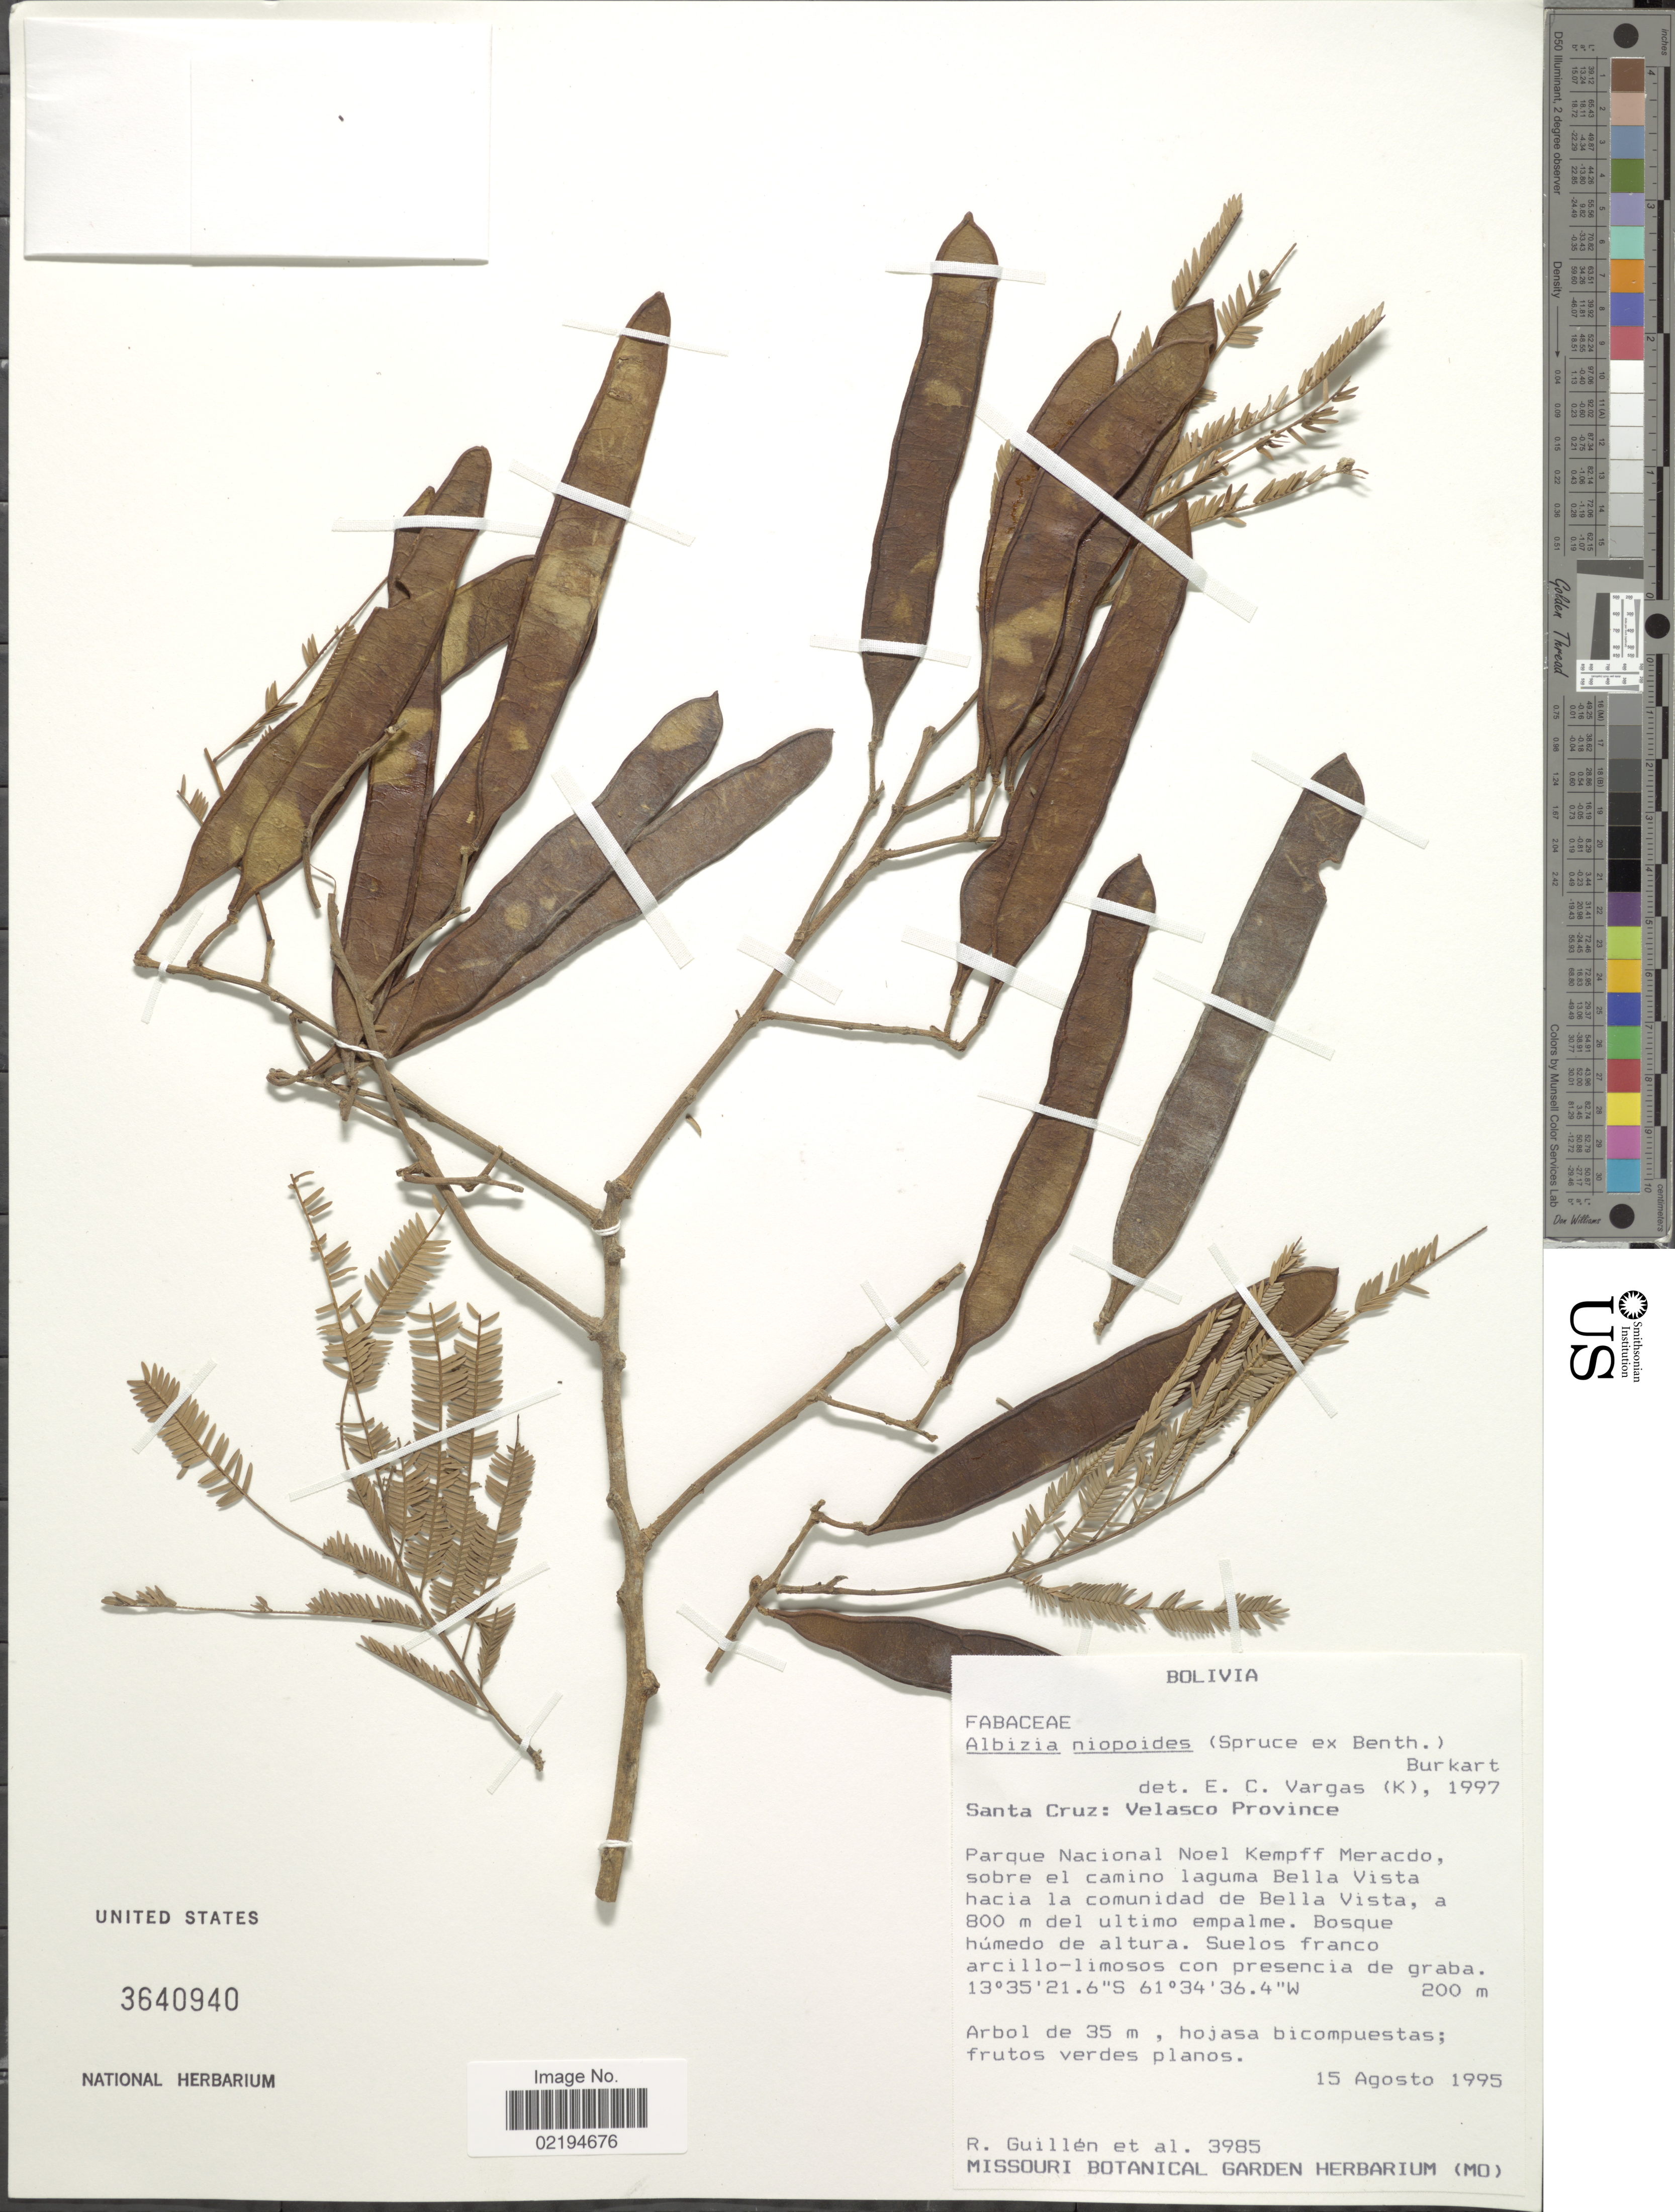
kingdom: Plantae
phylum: Tracheophyta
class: Magnoliopsida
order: Fabales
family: Fabaceae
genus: Pseudalbizzia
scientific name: Pseudalbizzia niopoides var. niopoides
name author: (Spruce ex Benth.) Koenen & Duno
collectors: R. Guillen & et al.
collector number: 3985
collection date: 1995-08-15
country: Bolivia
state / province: Santa Cruz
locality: Velasco Province, Parque Nacional Noel Kempff Meracdo, sobre el camino laguma Bella Vista hacia la comunidad de Bella Vista, a 800 m del ultimo empalme.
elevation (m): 200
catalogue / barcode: US 3640940